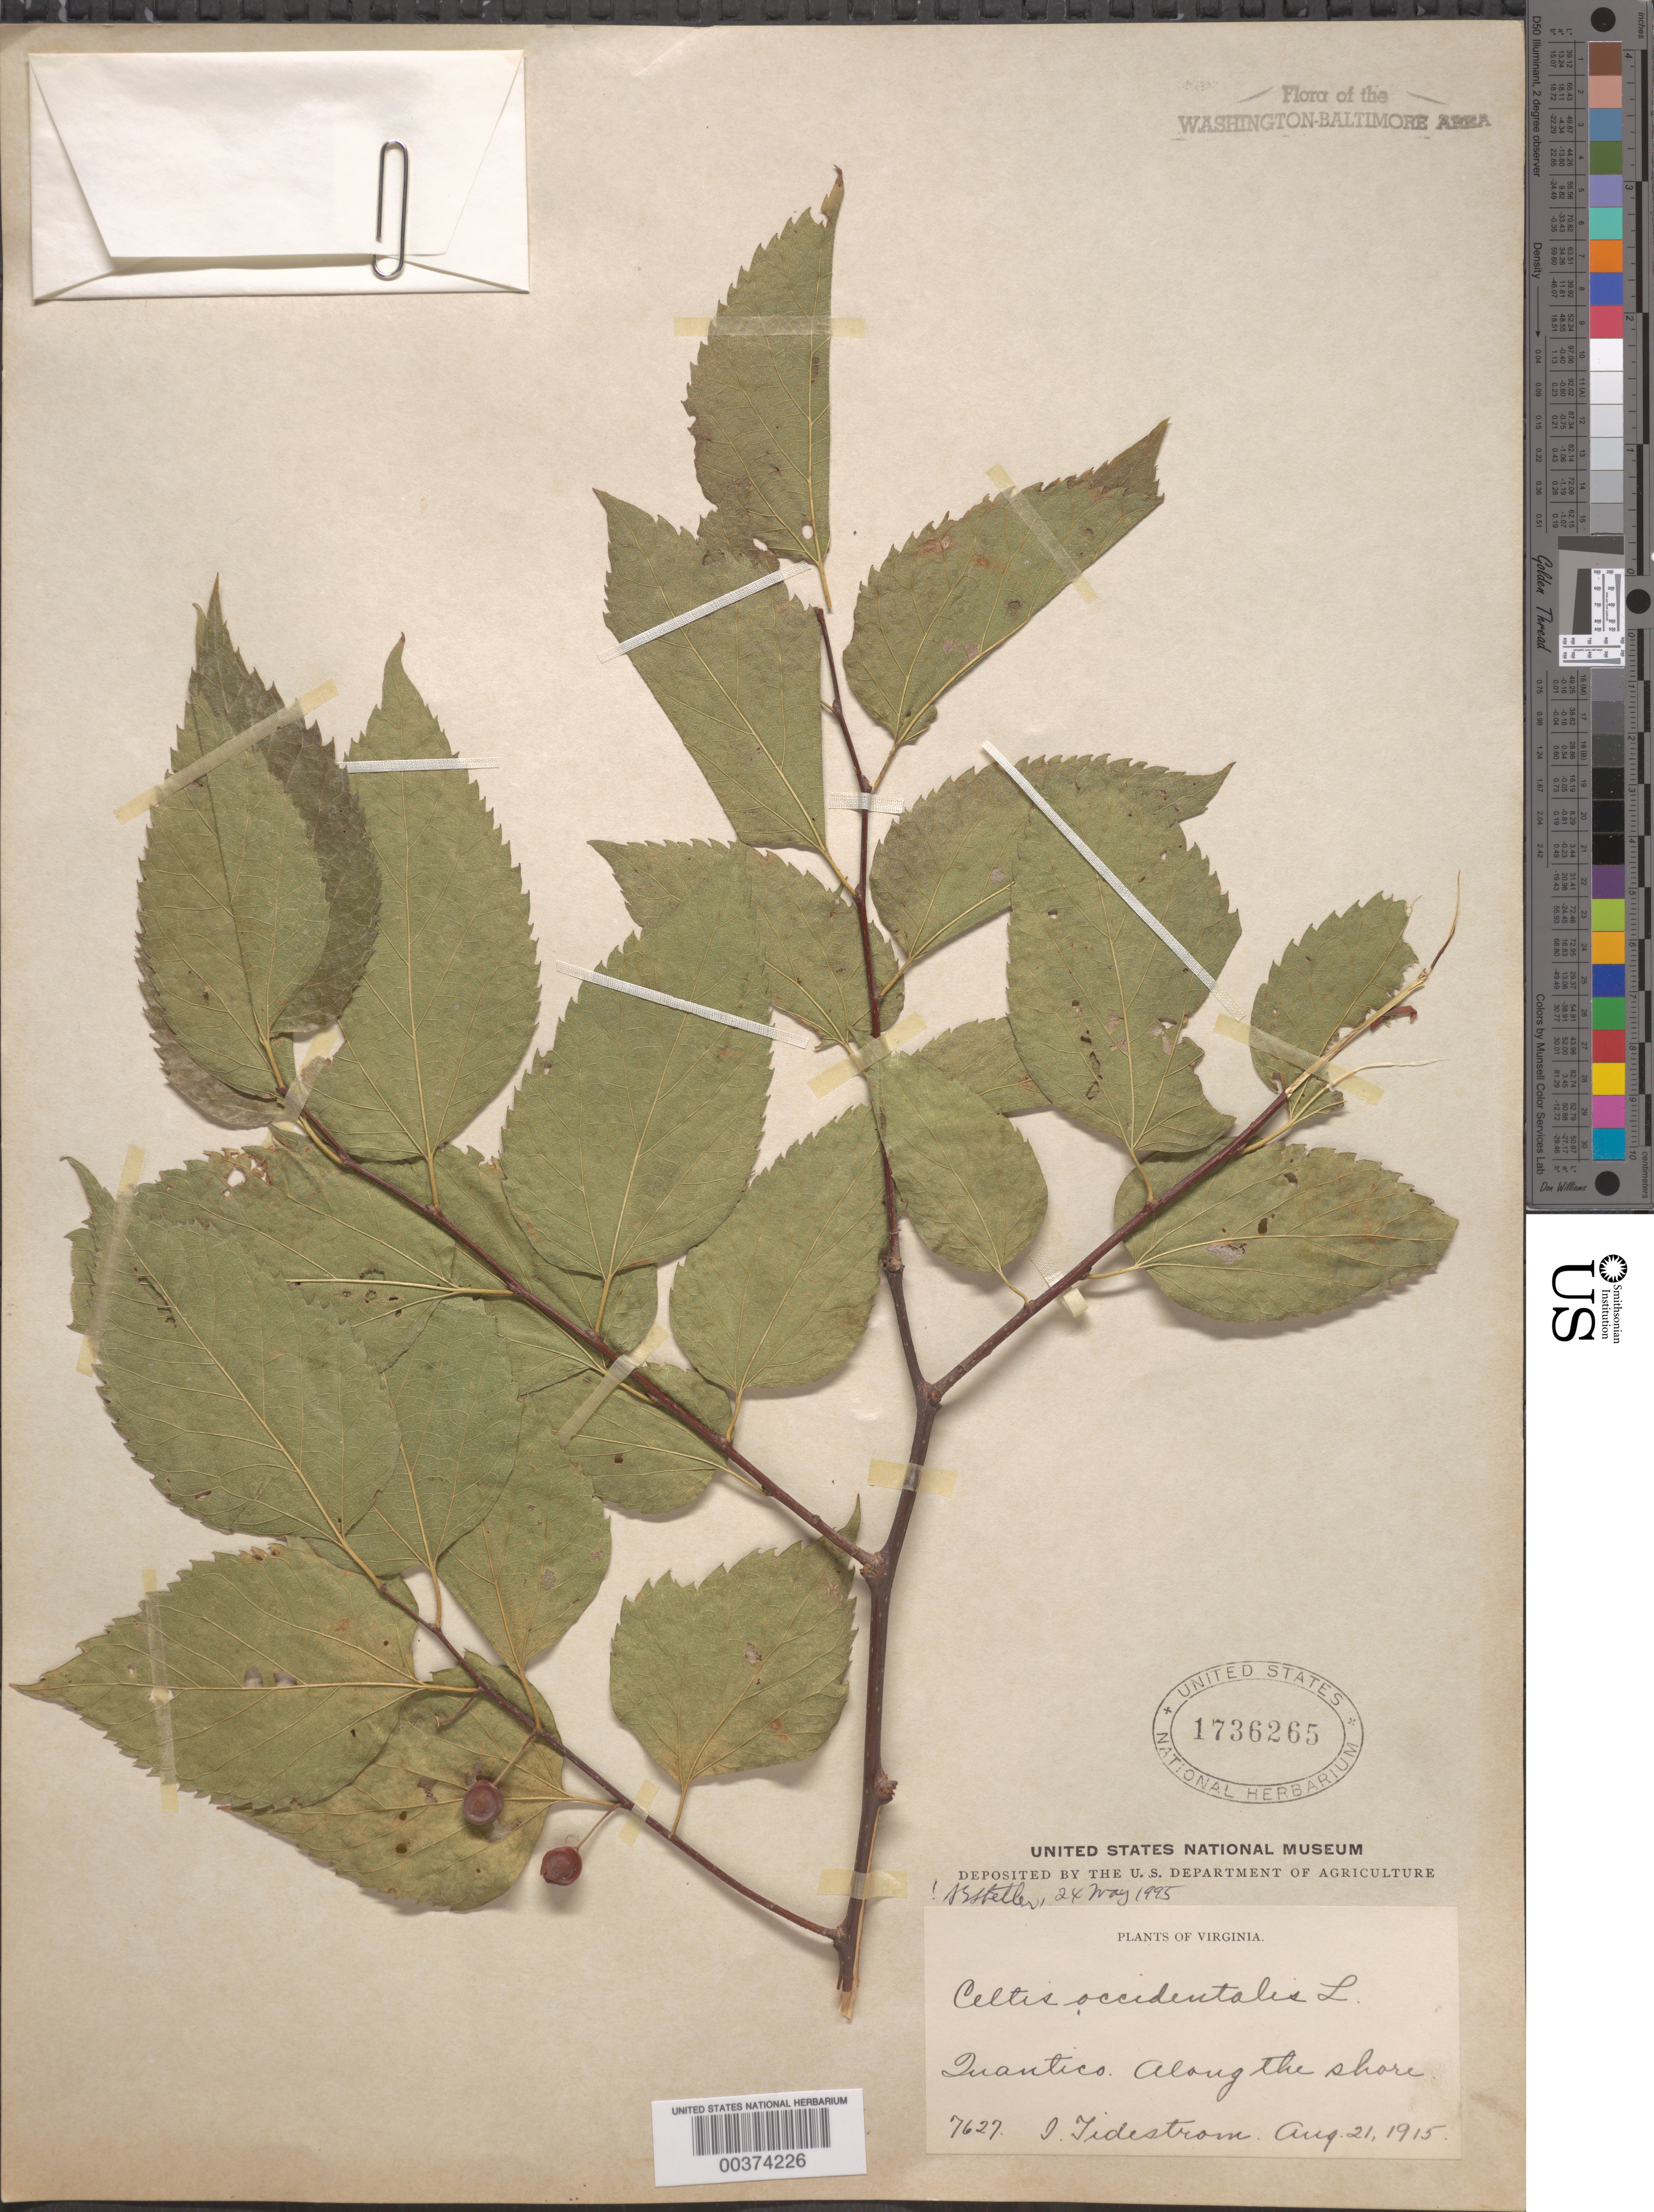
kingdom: Plantae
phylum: Tracheophyta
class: Magnoliopsida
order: Rosales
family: Cannabaceae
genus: Celtis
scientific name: Celtis occidentalis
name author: L.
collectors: I. F. Tidestrom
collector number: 7627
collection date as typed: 21 Aug 1915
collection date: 1915-08-21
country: United States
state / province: Virginia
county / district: Prince William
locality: Quantico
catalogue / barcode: US 1736265